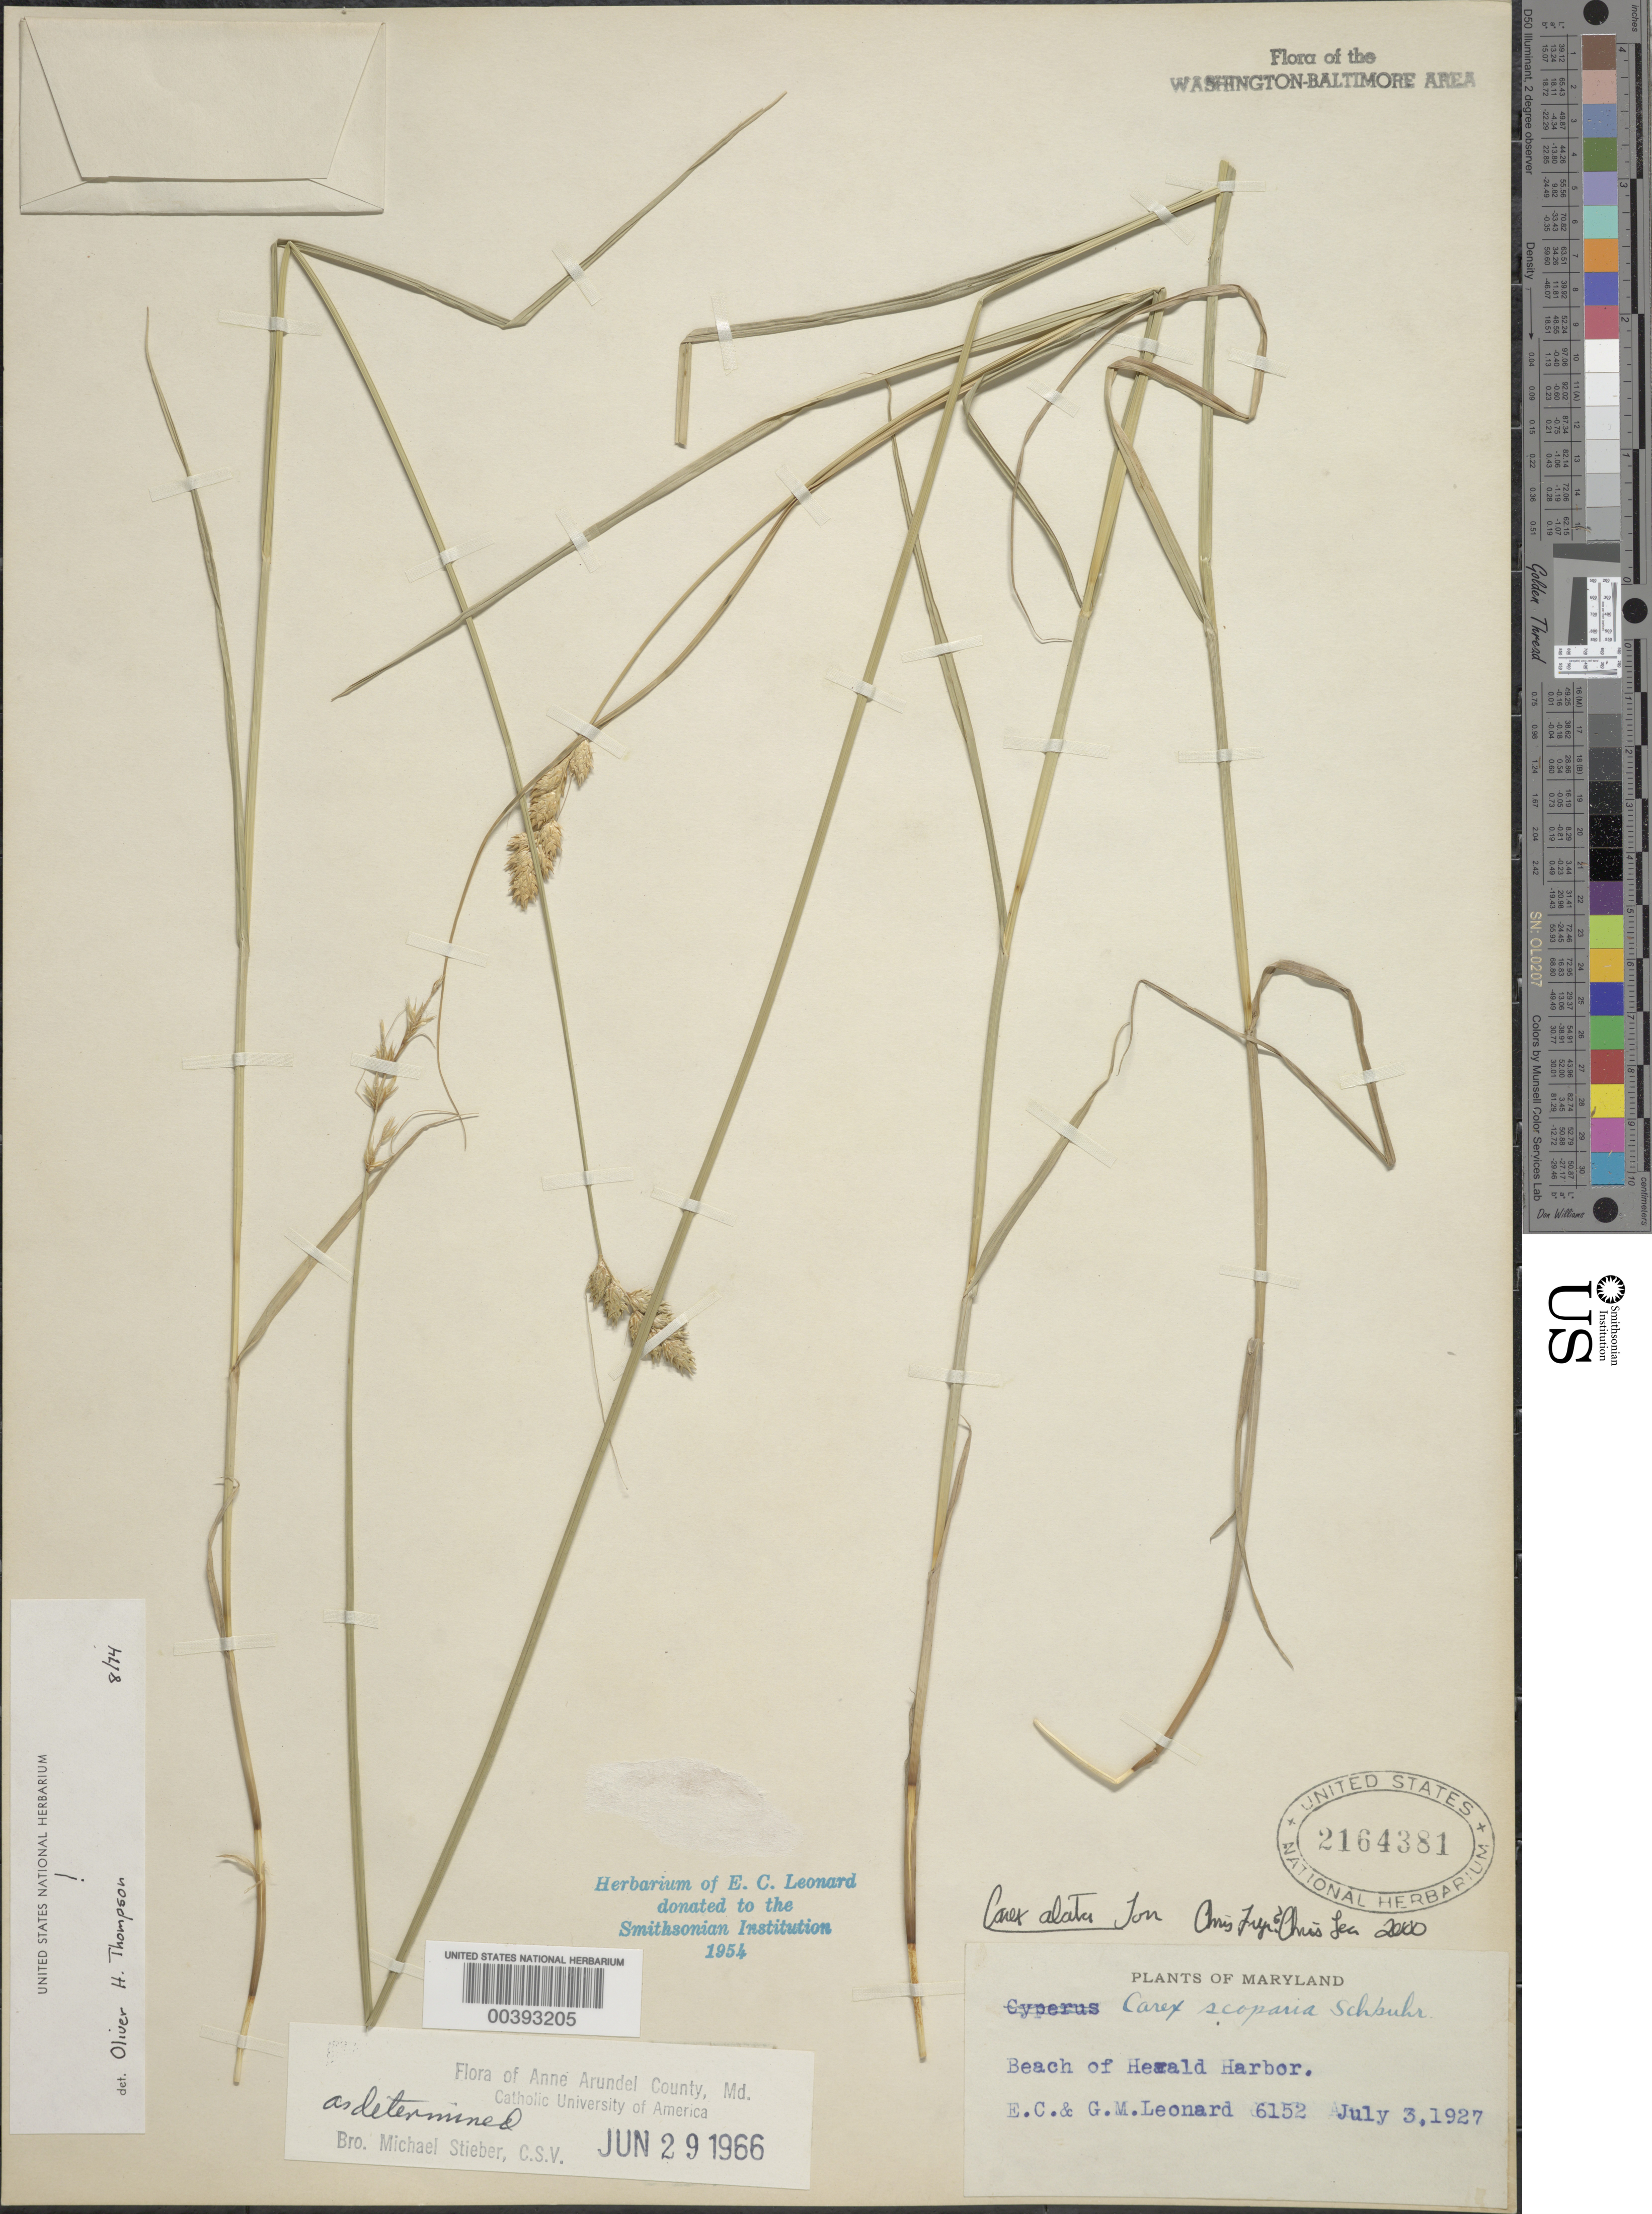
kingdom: Plantae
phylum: Tracheophyta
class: Liliopsida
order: Poales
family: Cyperaceae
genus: Carex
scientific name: Carex alata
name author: Torr.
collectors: E. C. Leonard & G. M. Leonard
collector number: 6152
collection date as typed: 03 Jul 1927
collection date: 1927-07-03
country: United States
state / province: Maryland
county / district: Anne Arundel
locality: Herald Harbor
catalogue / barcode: US 2164381